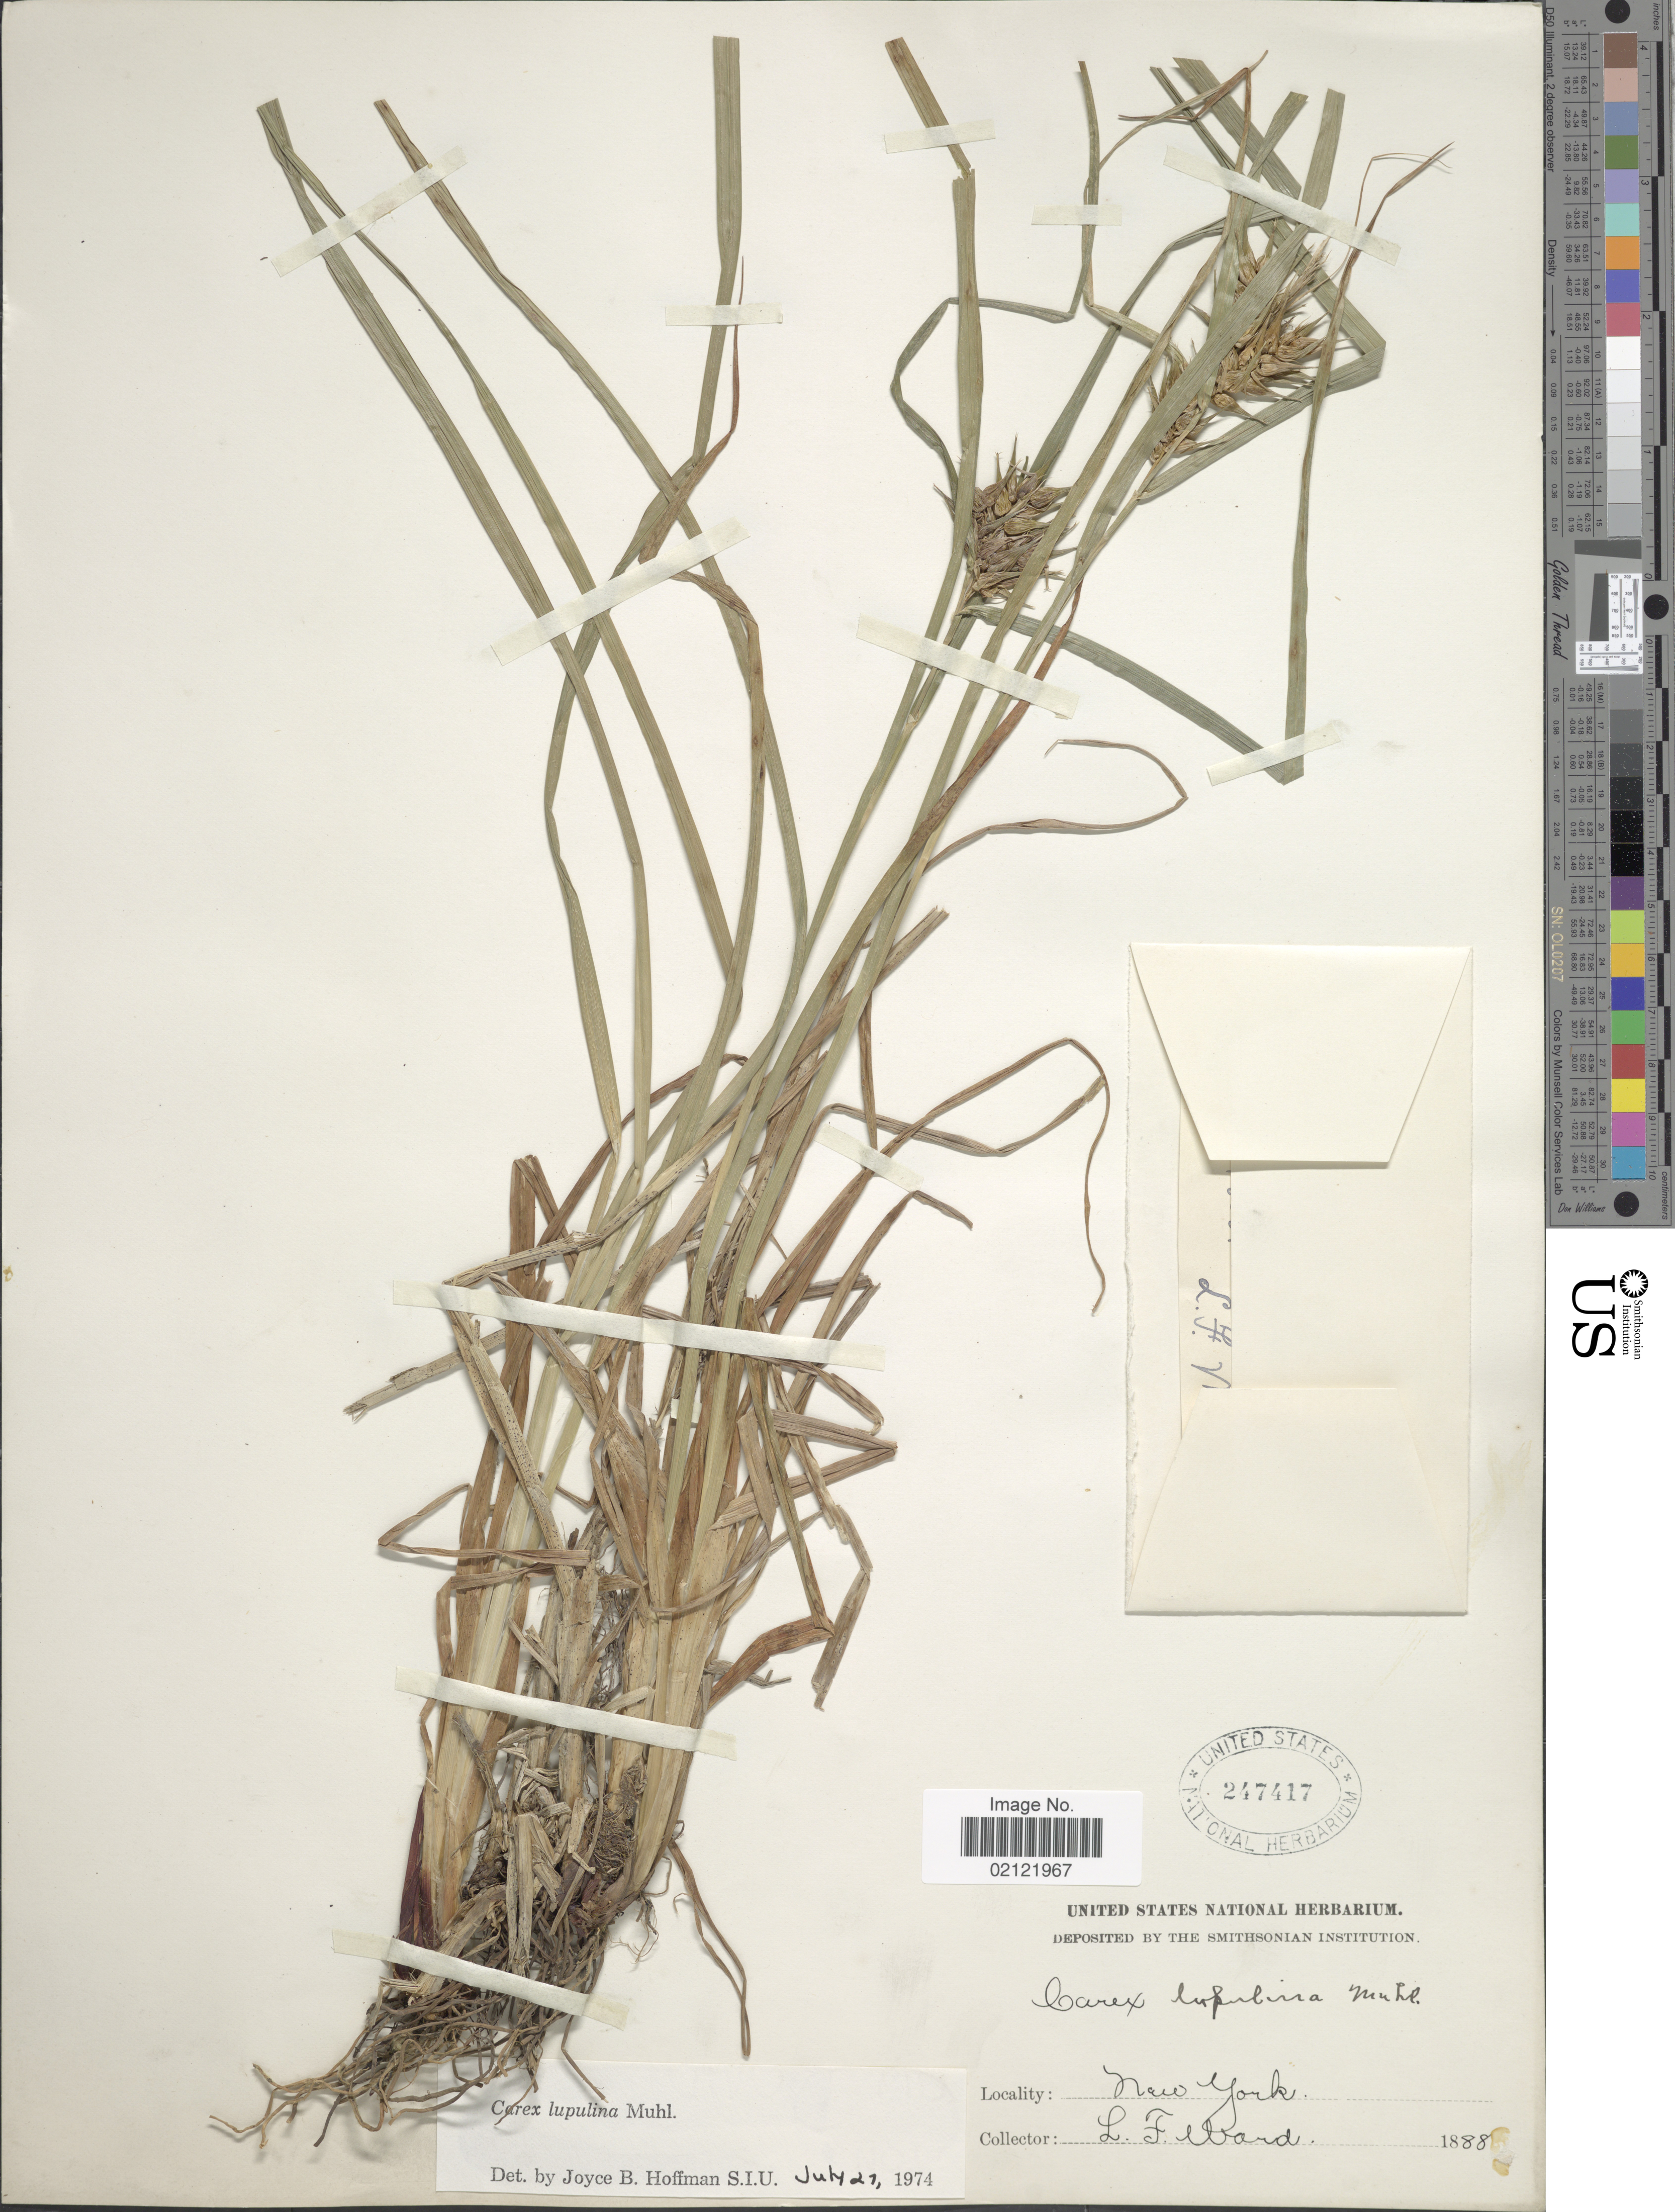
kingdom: Plantae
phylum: Tracheophyta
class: Liliopsida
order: Poales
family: Cyperaceae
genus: Carex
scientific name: Carex lupulina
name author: Muhl. ex Willd.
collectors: L. Ward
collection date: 1888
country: United States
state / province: New York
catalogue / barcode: US 247417